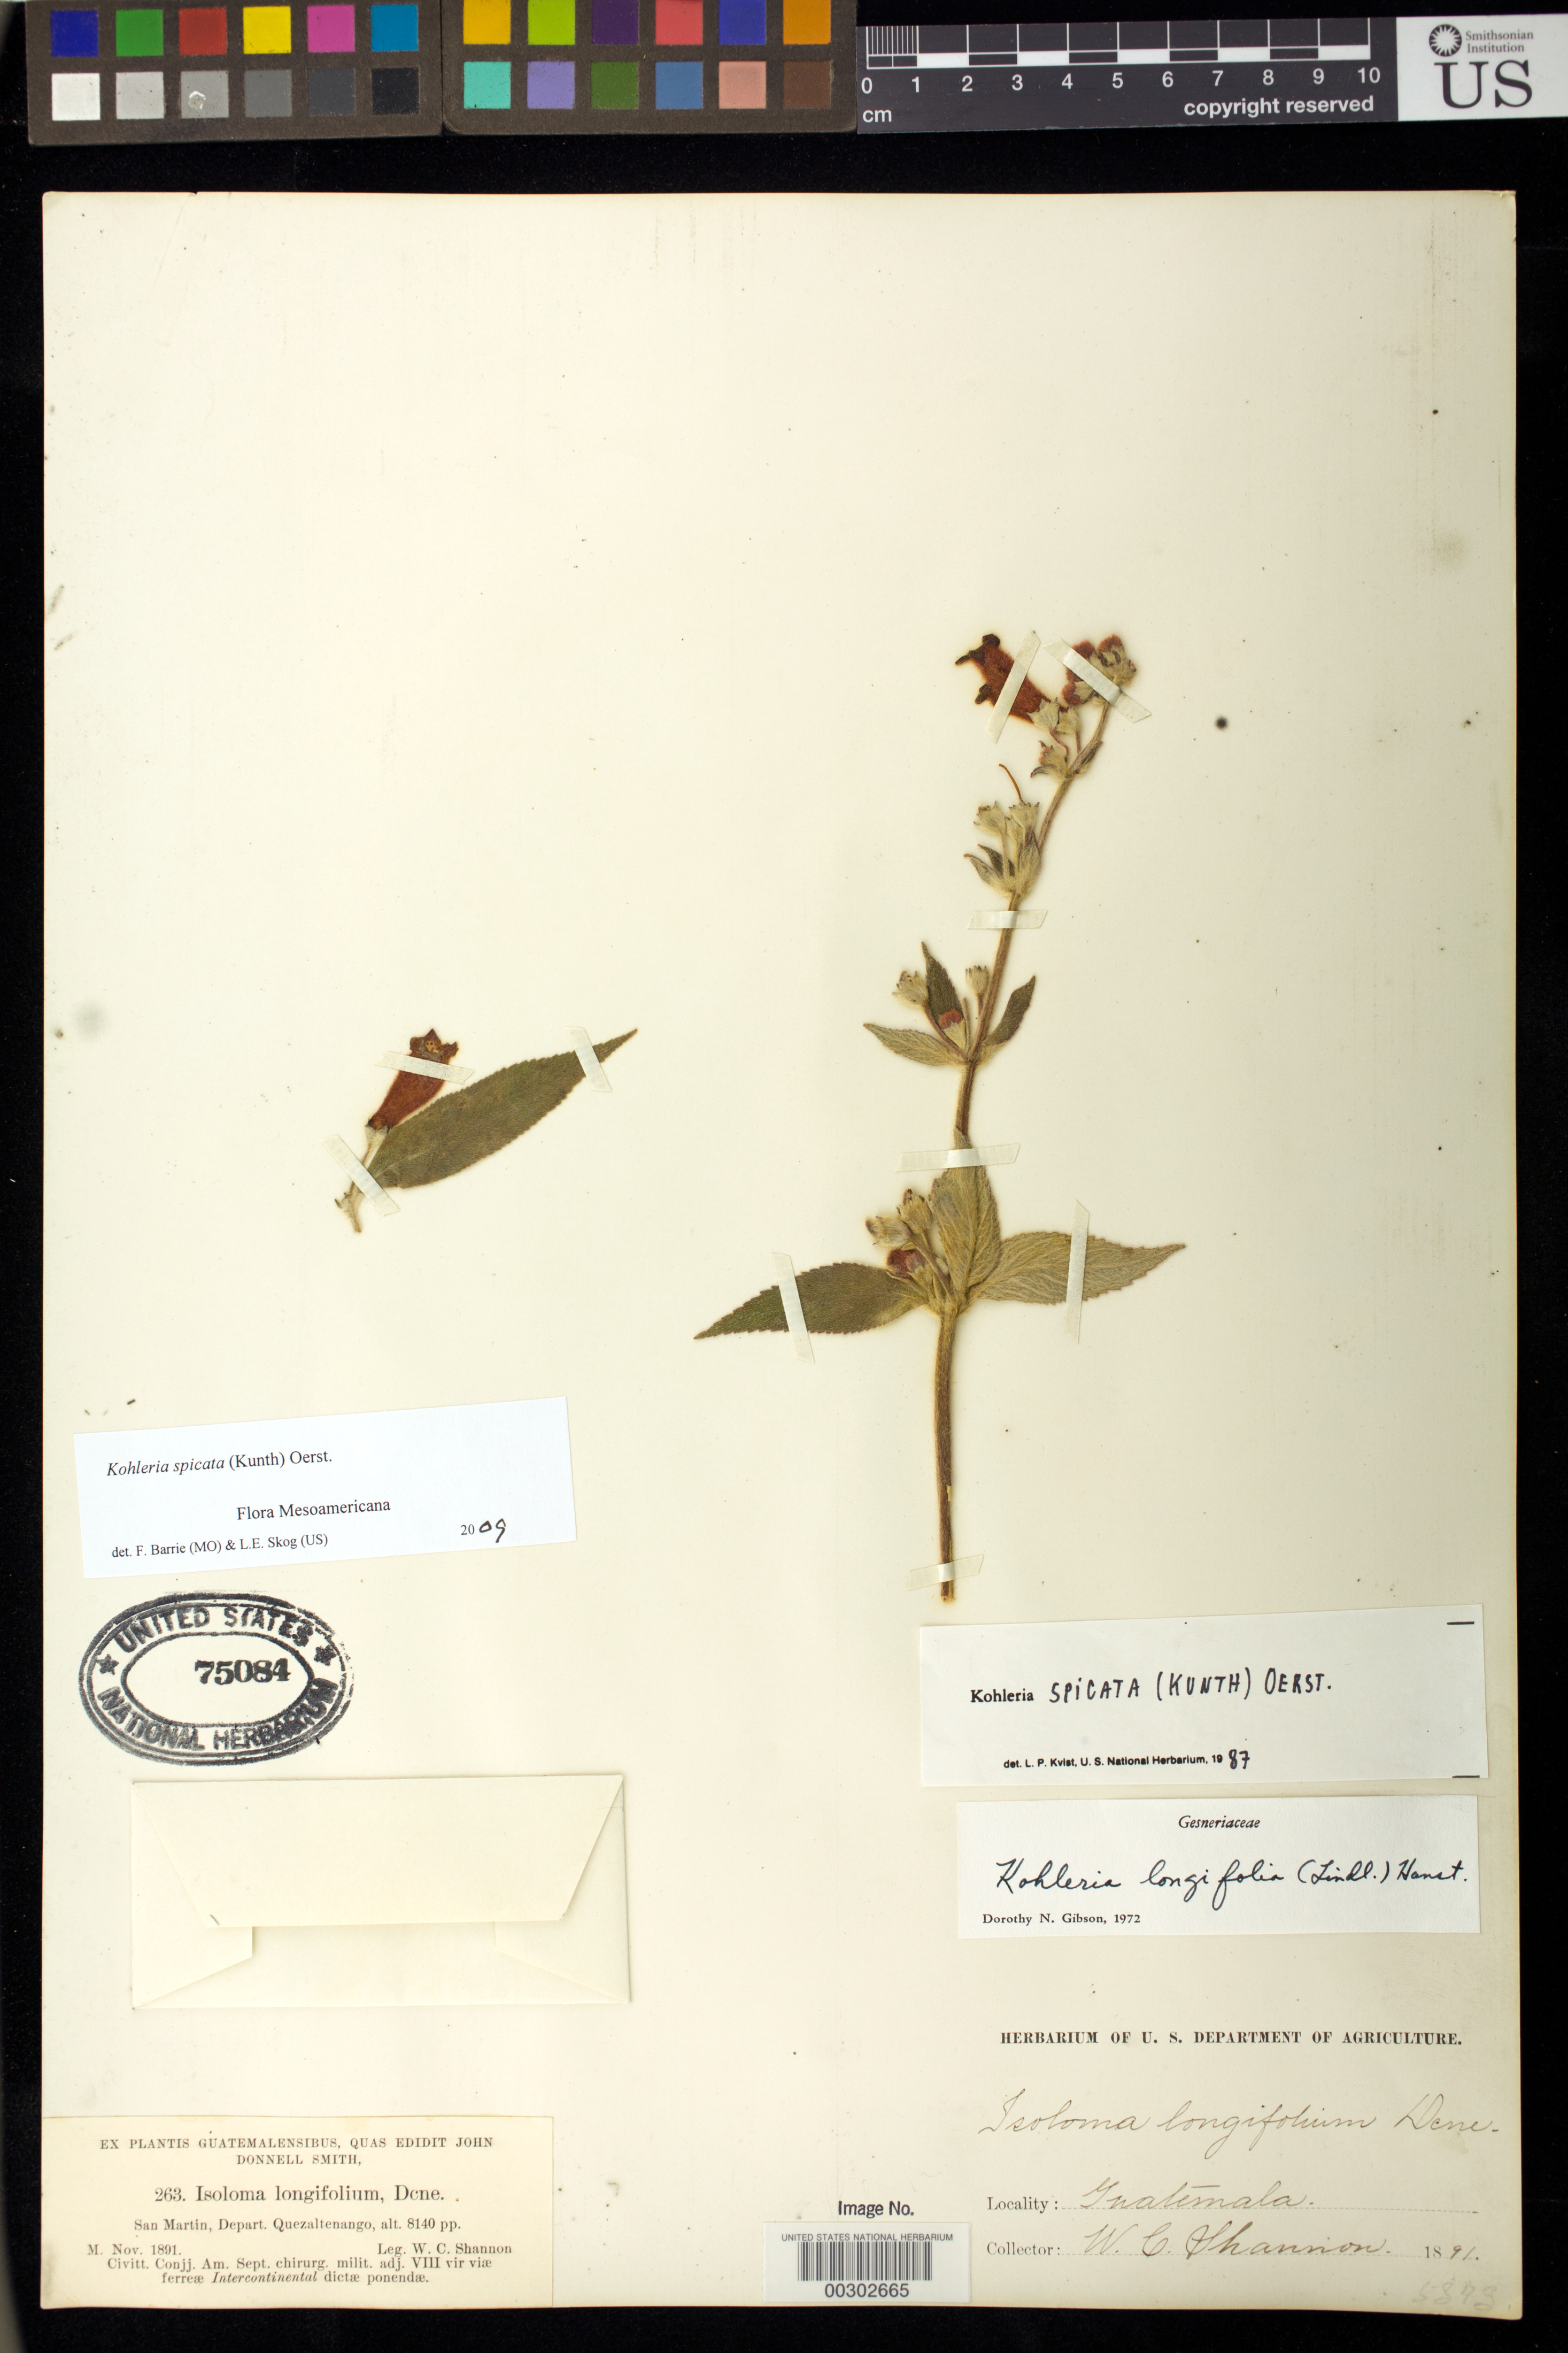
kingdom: Plantae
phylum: Tracheophyta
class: Magnoliopsida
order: Lamiales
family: Gesneriaceae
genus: Kohleria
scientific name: Kohleria spicata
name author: (Kunth) Oerst.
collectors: W. C. Shannon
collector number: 263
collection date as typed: Nov 1891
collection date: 1891-11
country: Guatemala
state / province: Quetzaltenango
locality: San Martin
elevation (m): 2481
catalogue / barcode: US 75084